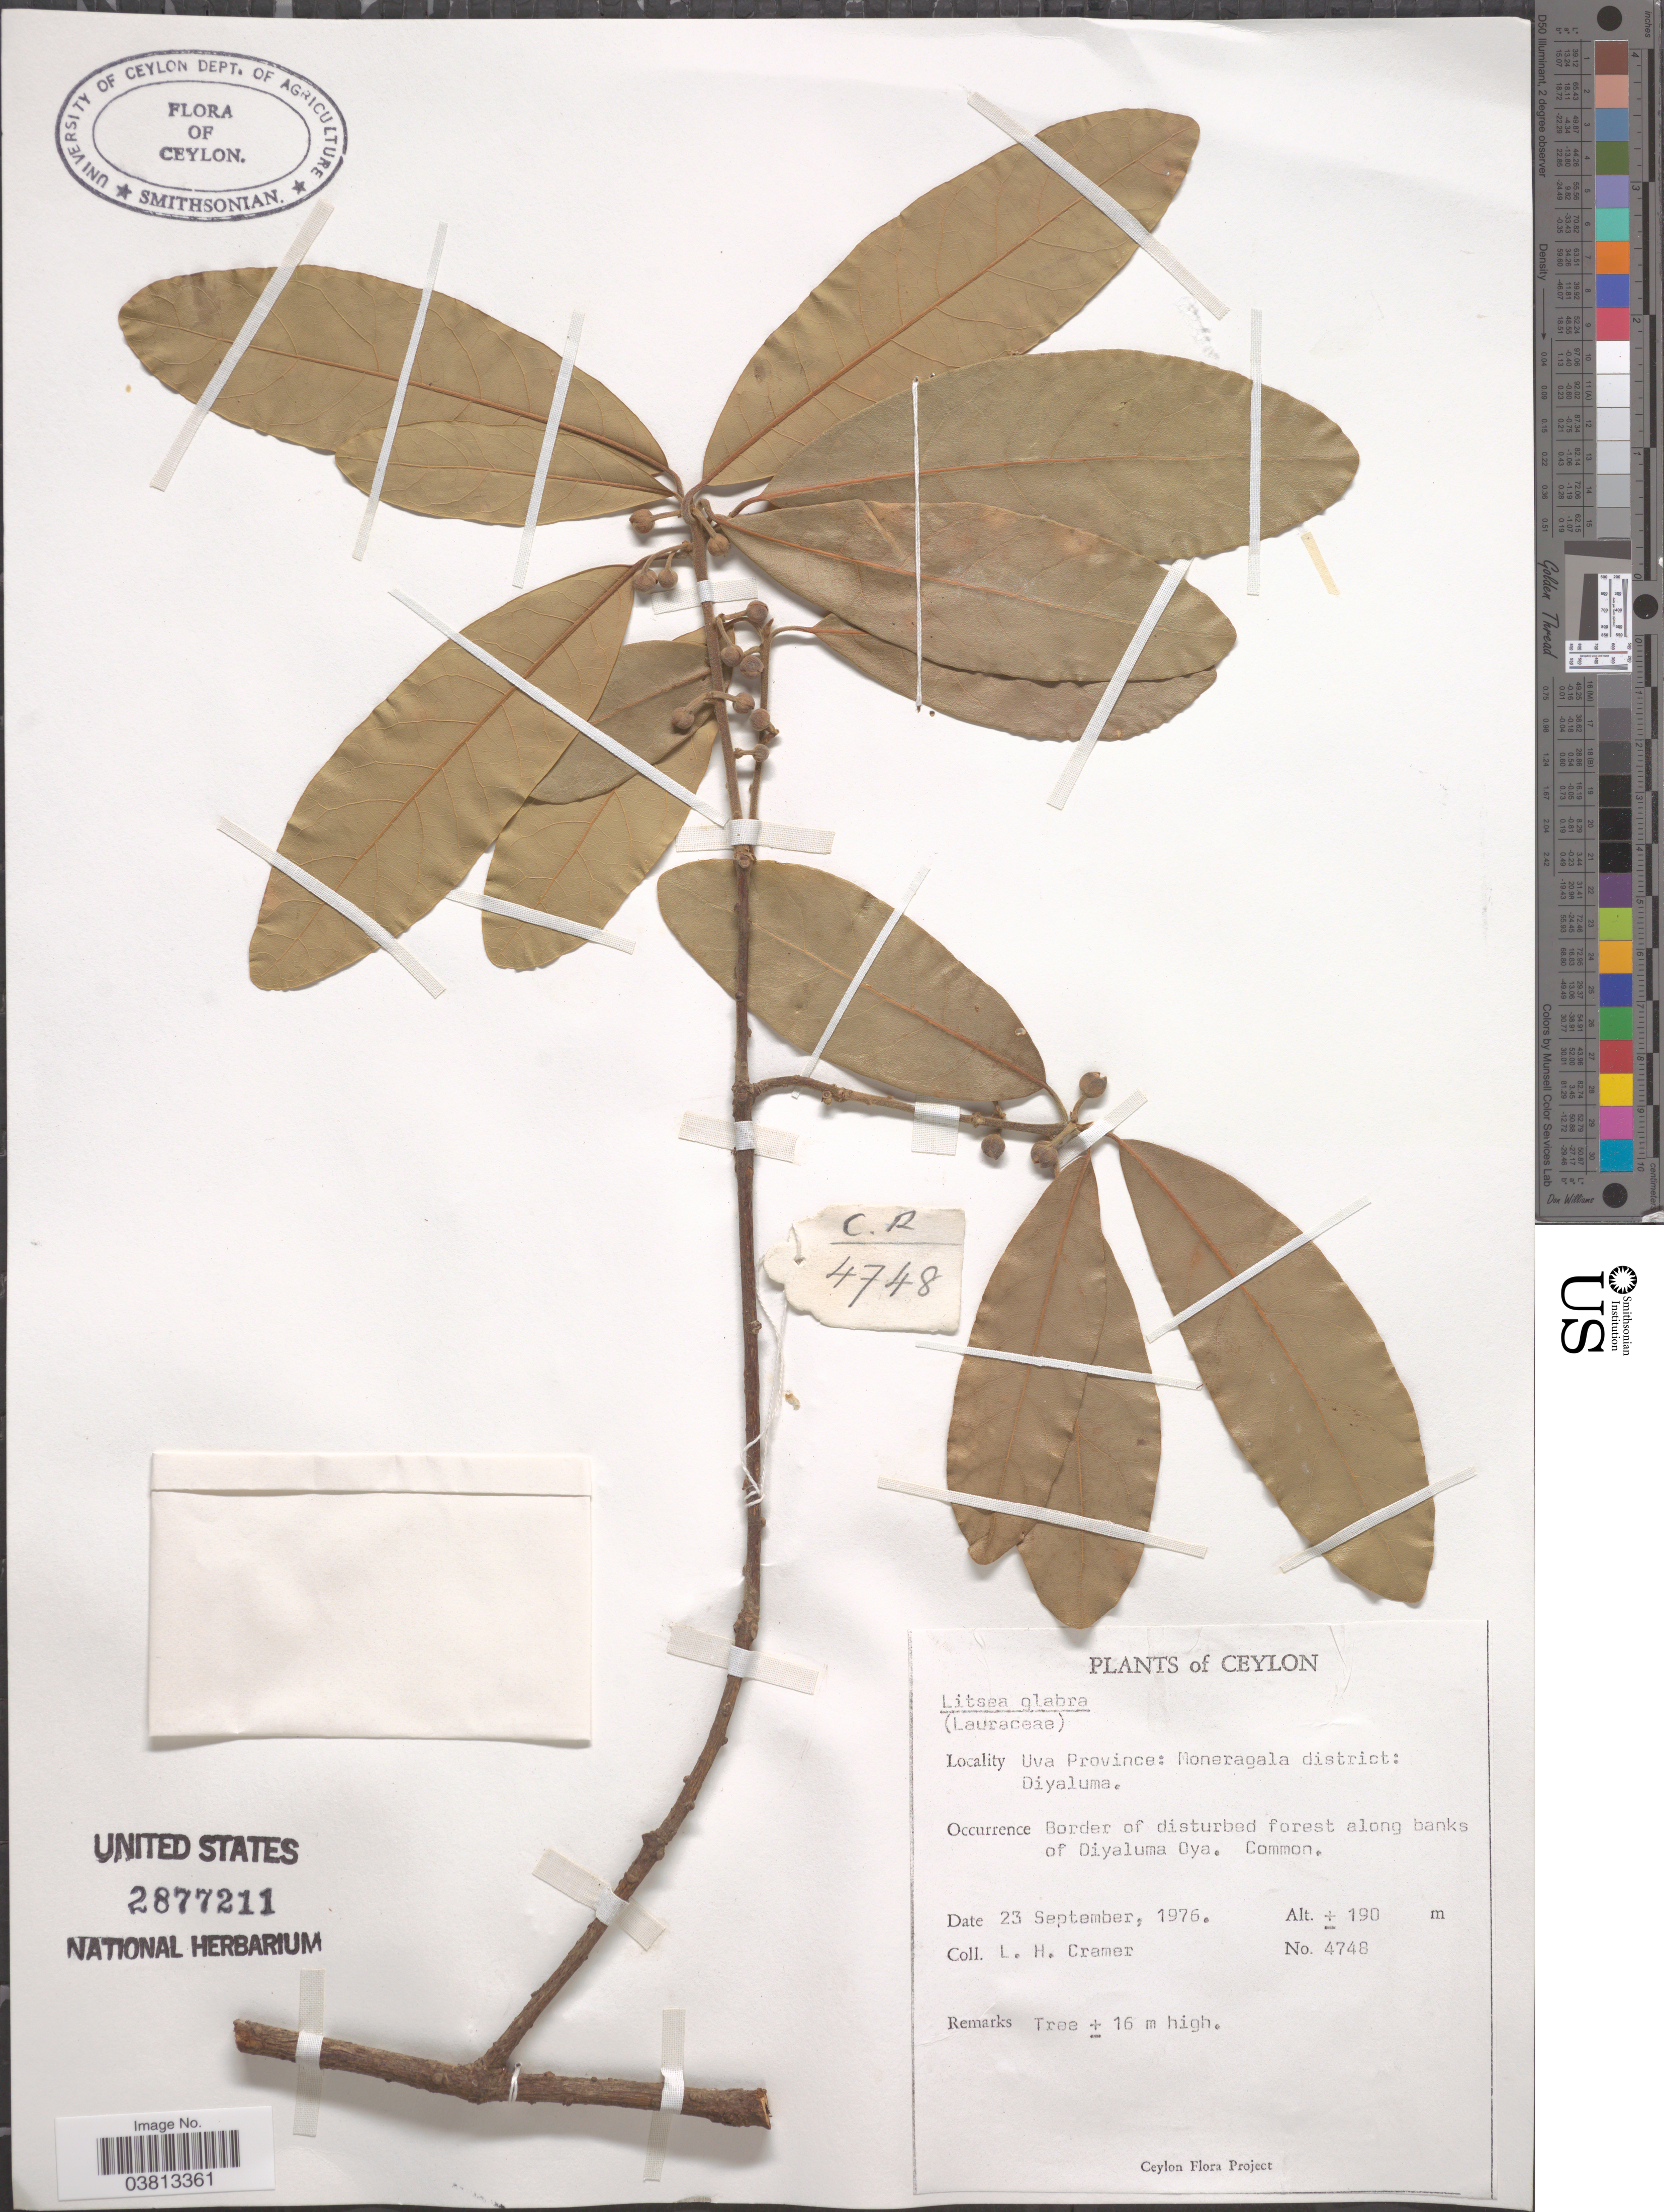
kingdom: Plantae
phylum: Tracheophyta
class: Magnoliopsida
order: Laurales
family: Lauraceae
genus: Litsea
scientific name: Litsea sp.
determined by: Strong, Mark T., (BOT), Smithsonian Institution - National Museum of Natural History (UNITED STATES)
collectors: L. H. Cramer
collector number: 4748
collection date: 1976-09-23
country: Sri Lanka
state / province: Uva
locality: Ceylon. Moneragala district: Diyaluma. Border of disturbed forest along banks of Diyaluma Oya.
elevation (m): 190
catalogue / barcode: US 2877211